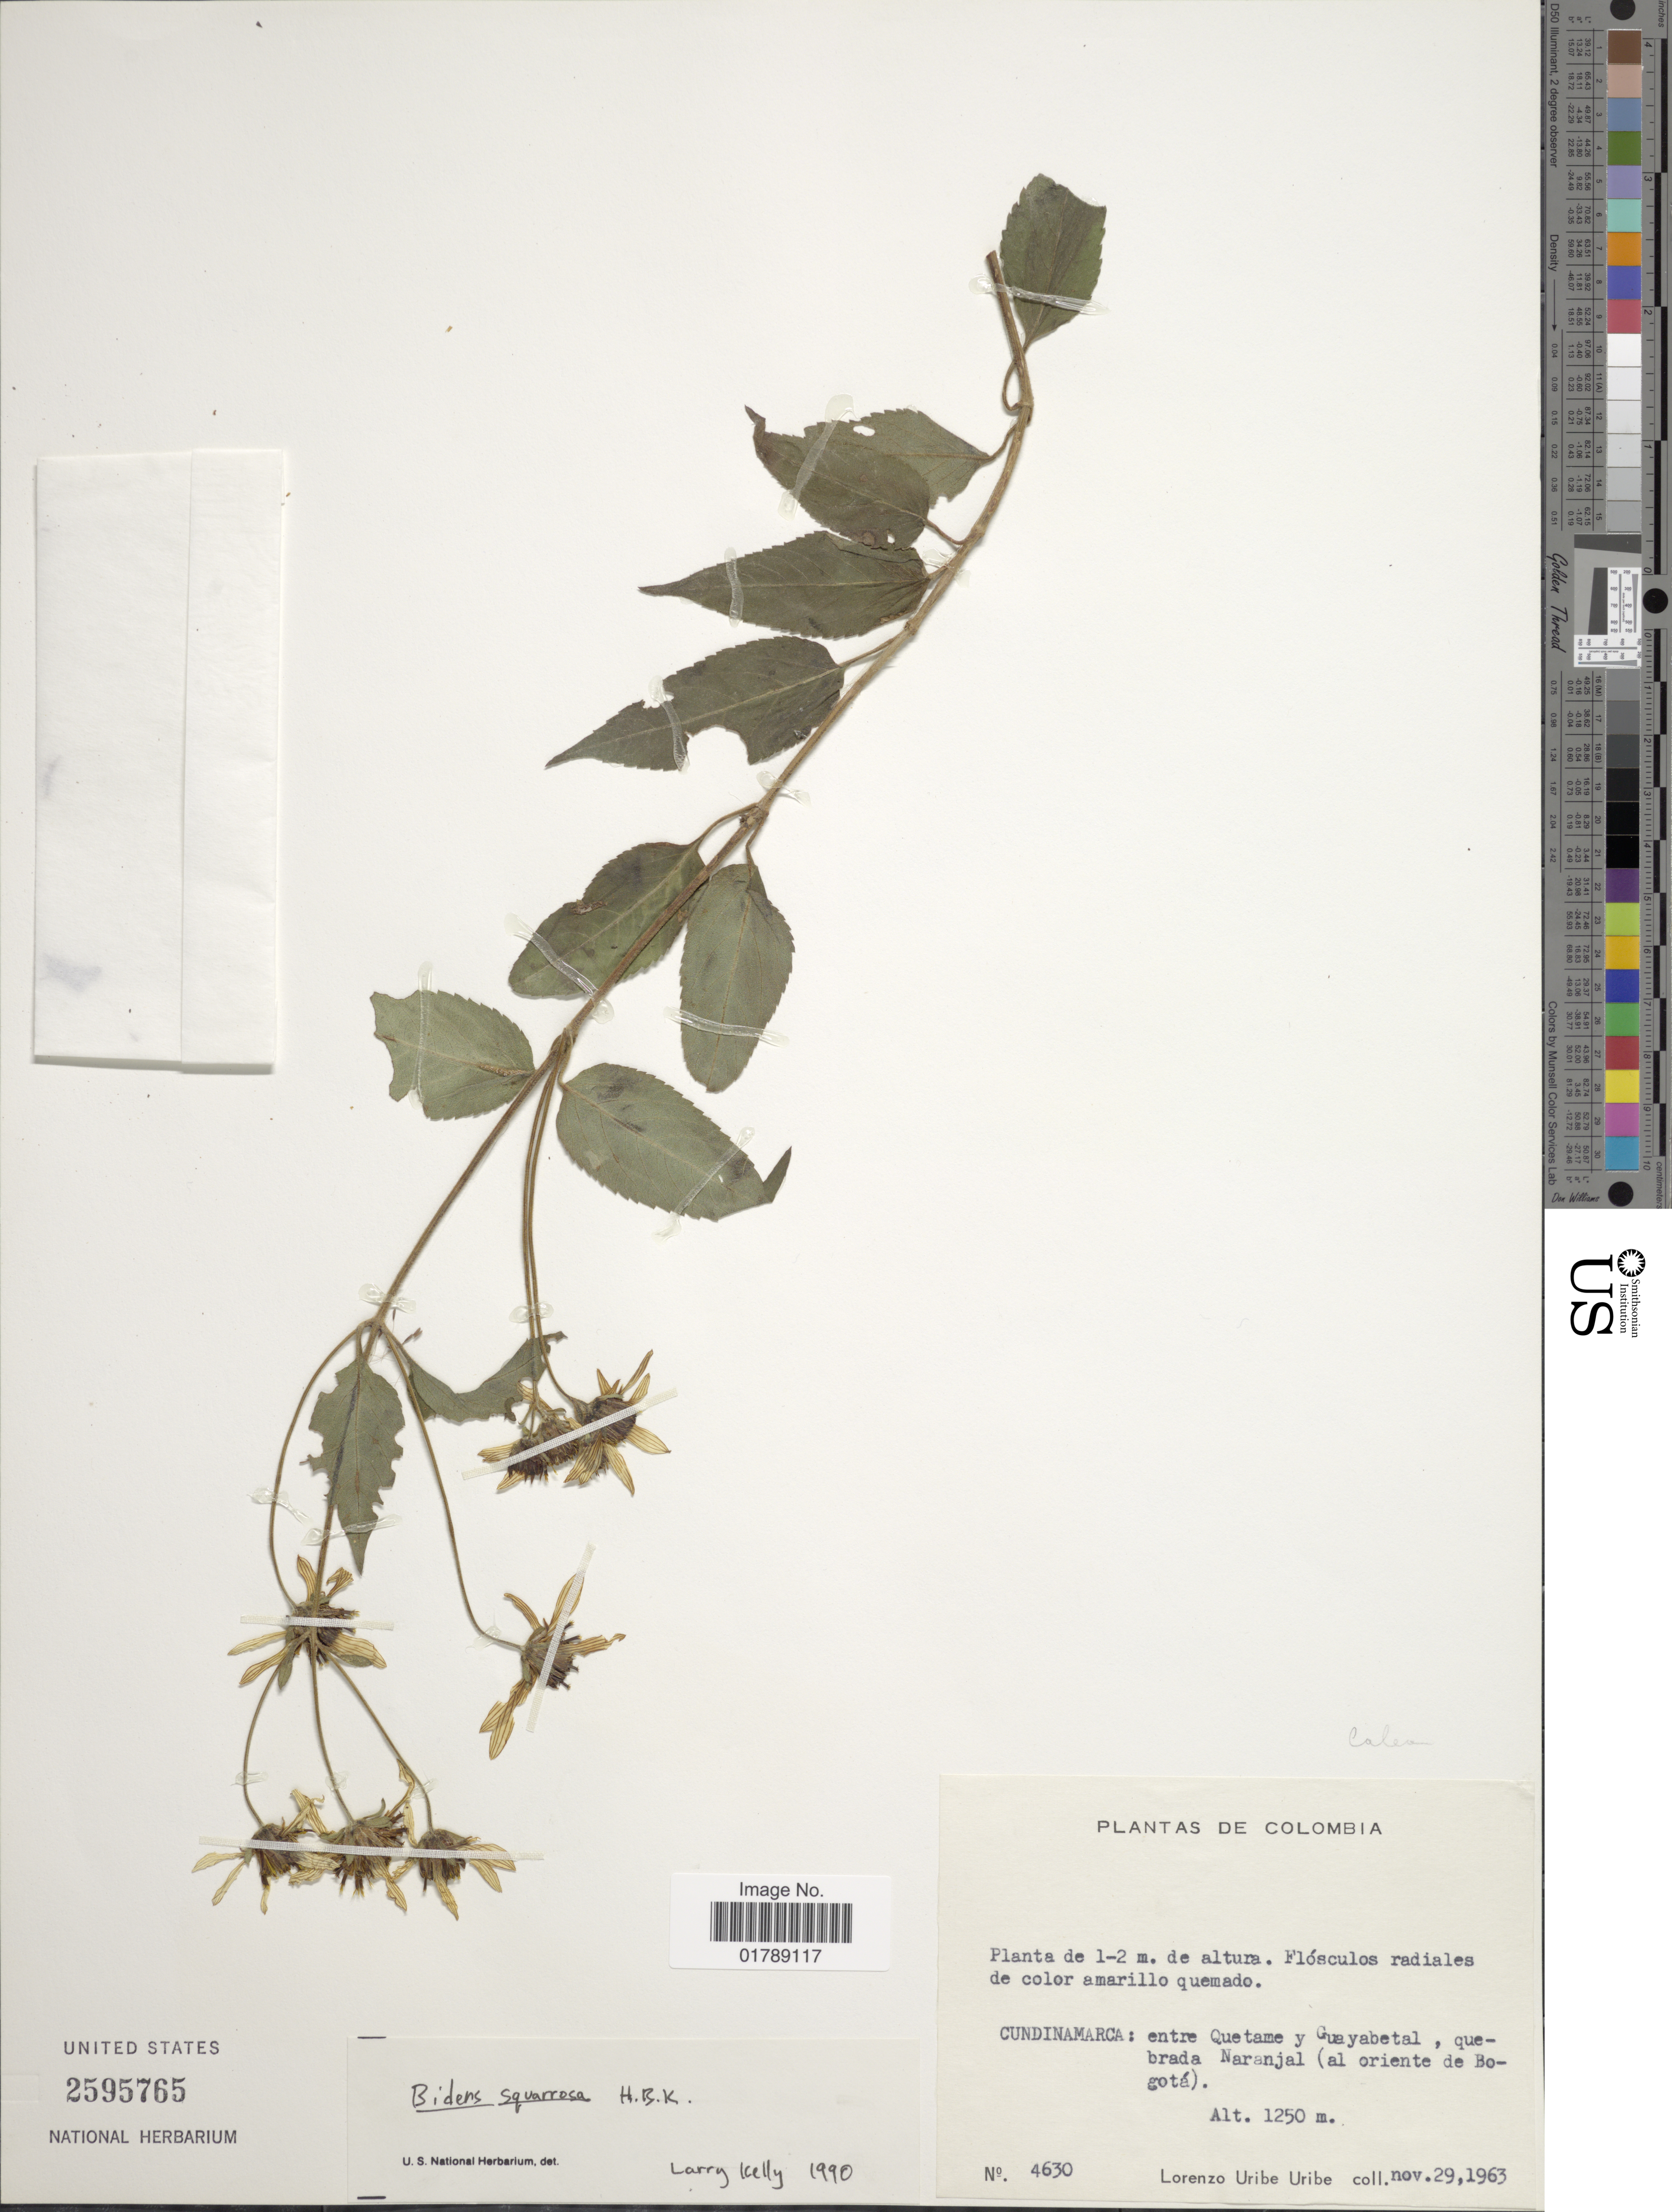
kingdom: Plantae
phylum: Tracheophyta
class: Magnoliopsida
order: Asterales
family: Asteraceae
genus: Bidens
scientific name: Bidens segetum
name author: Mart. ex Colla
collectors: L. Uribe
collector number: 4630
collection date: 1963-11-29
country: Colombia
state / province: Cundinamarca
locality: Entre Quetame y Guayabetal, quebrada Naranjal (al oriente de Bogotá)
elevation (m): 1250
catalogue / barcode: US 259765